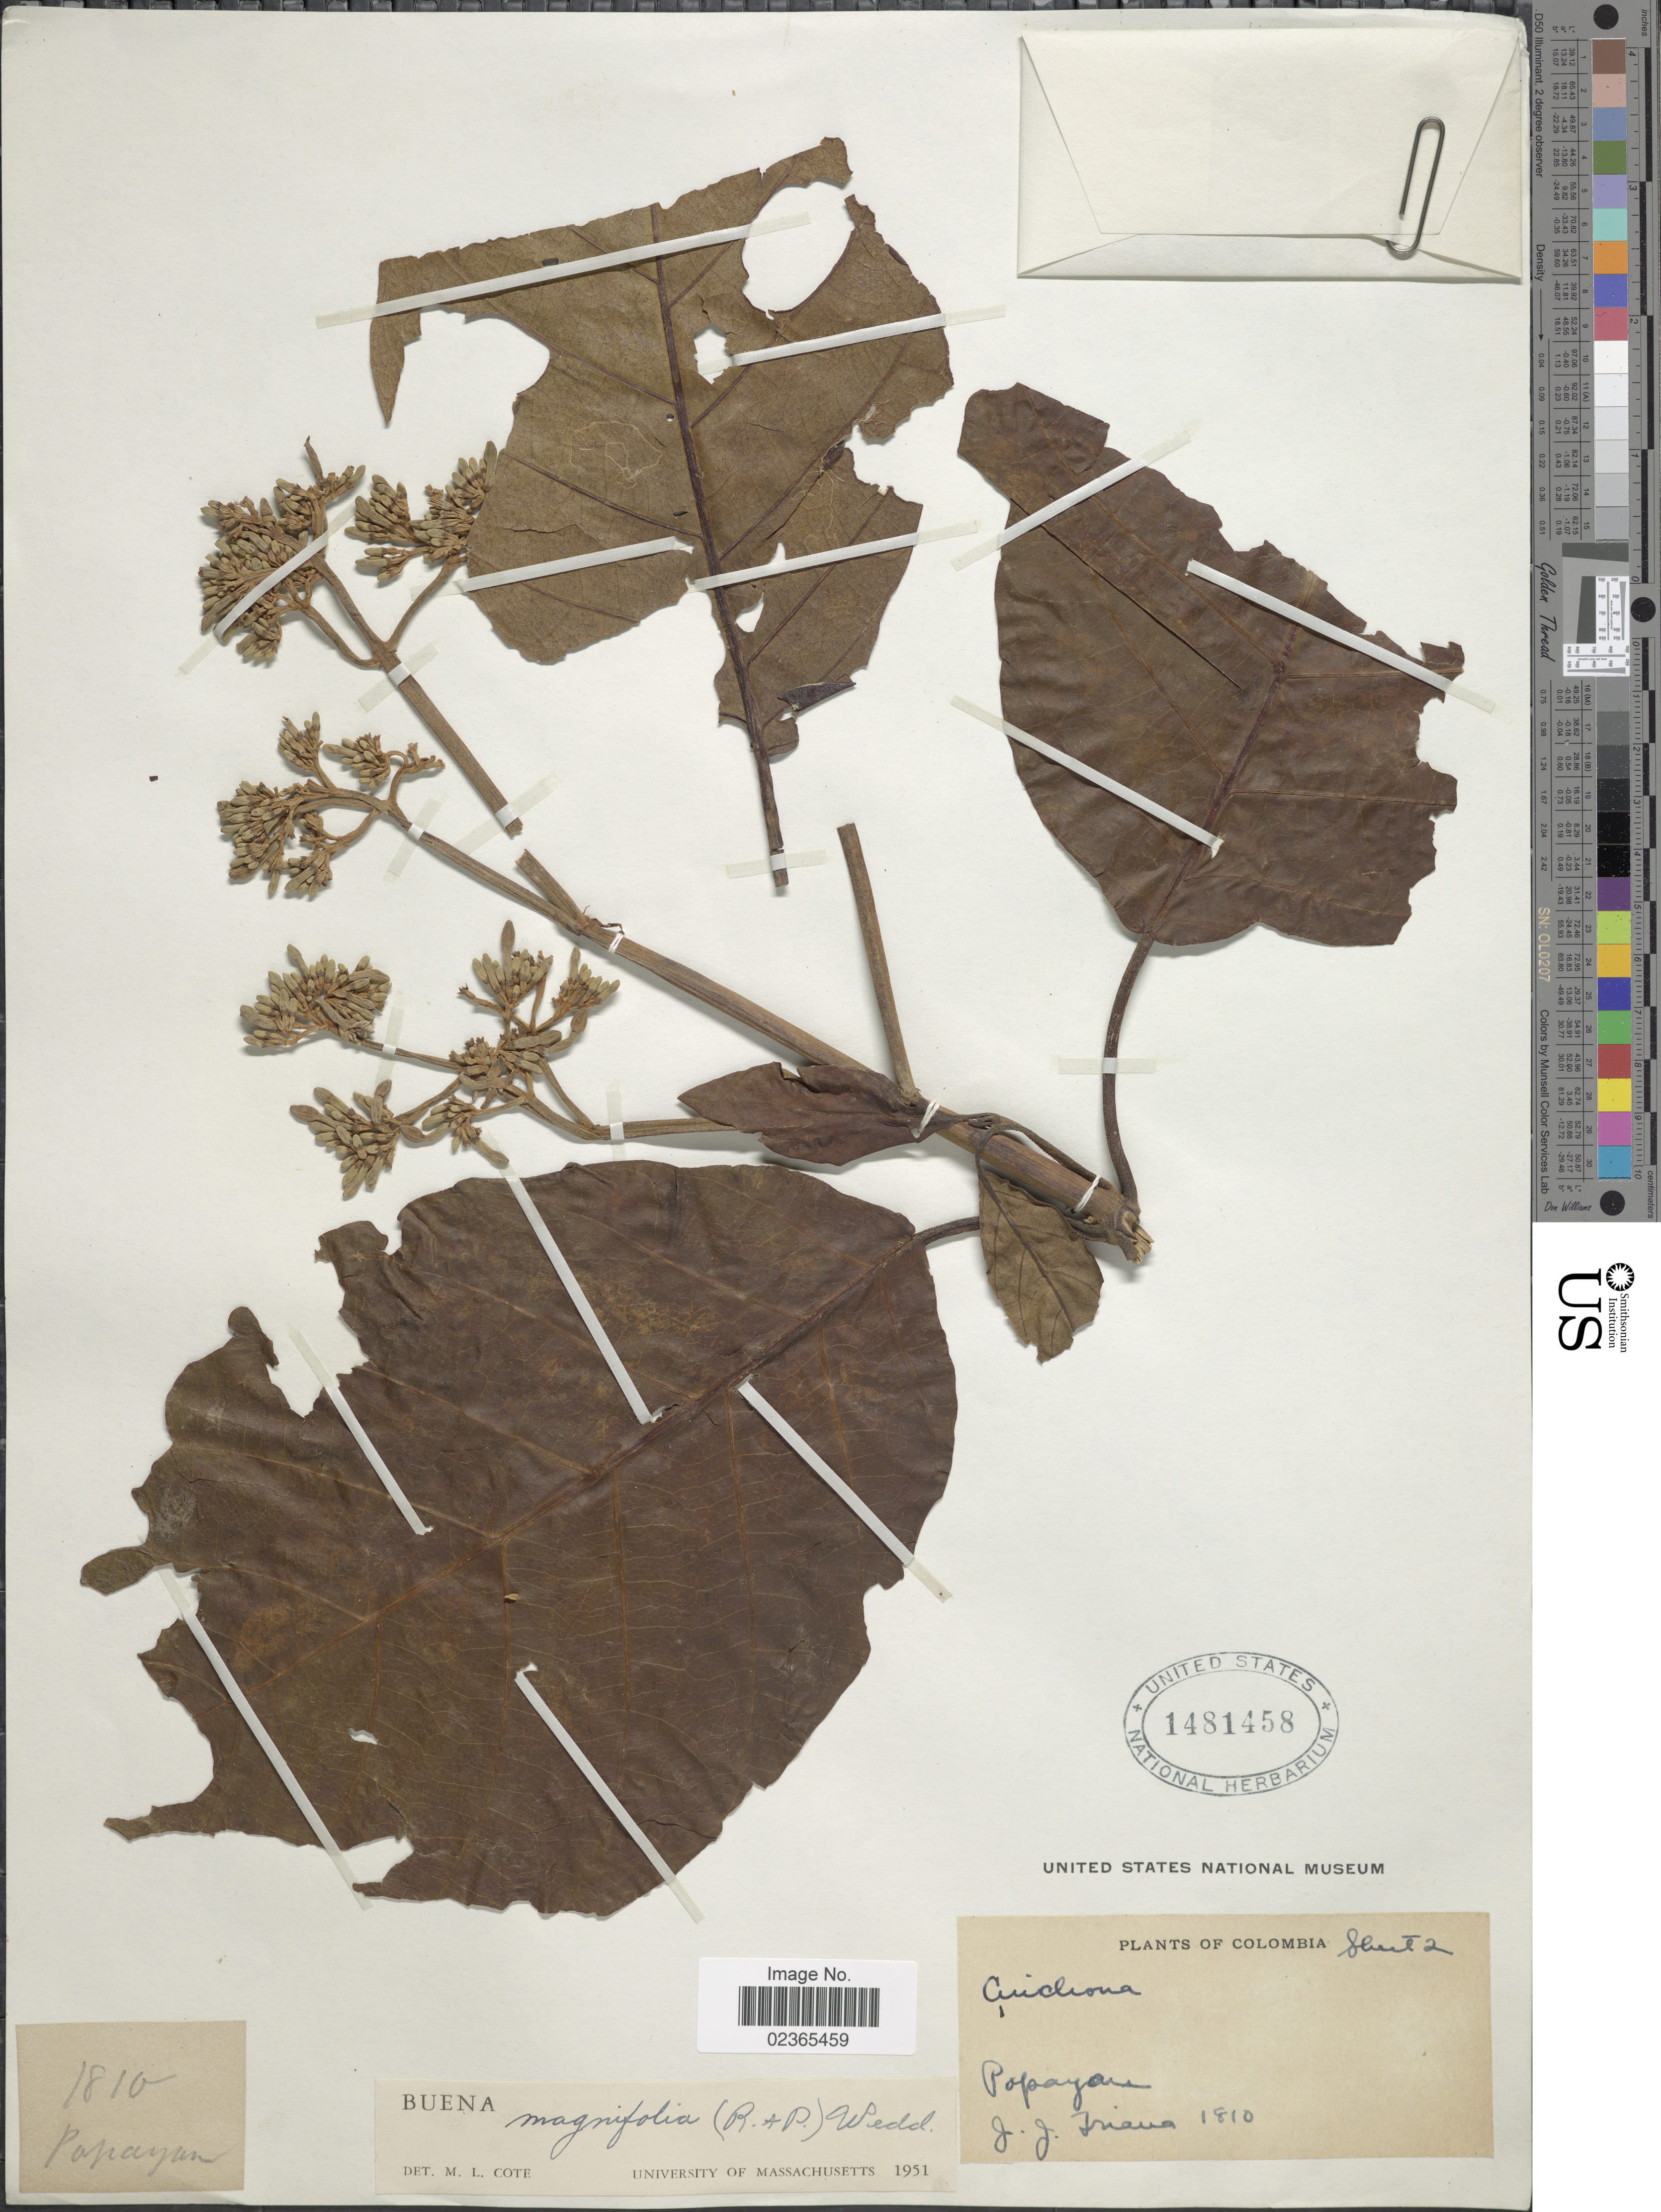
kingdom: Plantae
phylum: Tracheophyta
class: Magnoliopsida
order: Gentianales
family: Rubiaceae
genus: Ladenbergia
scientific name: Ladenbergia oblongifolia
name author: (Mutis) L. Andersson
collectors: J. J. Triana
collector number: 1810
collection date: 1810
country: Colombia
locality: Popayán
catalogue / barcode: US 1481458